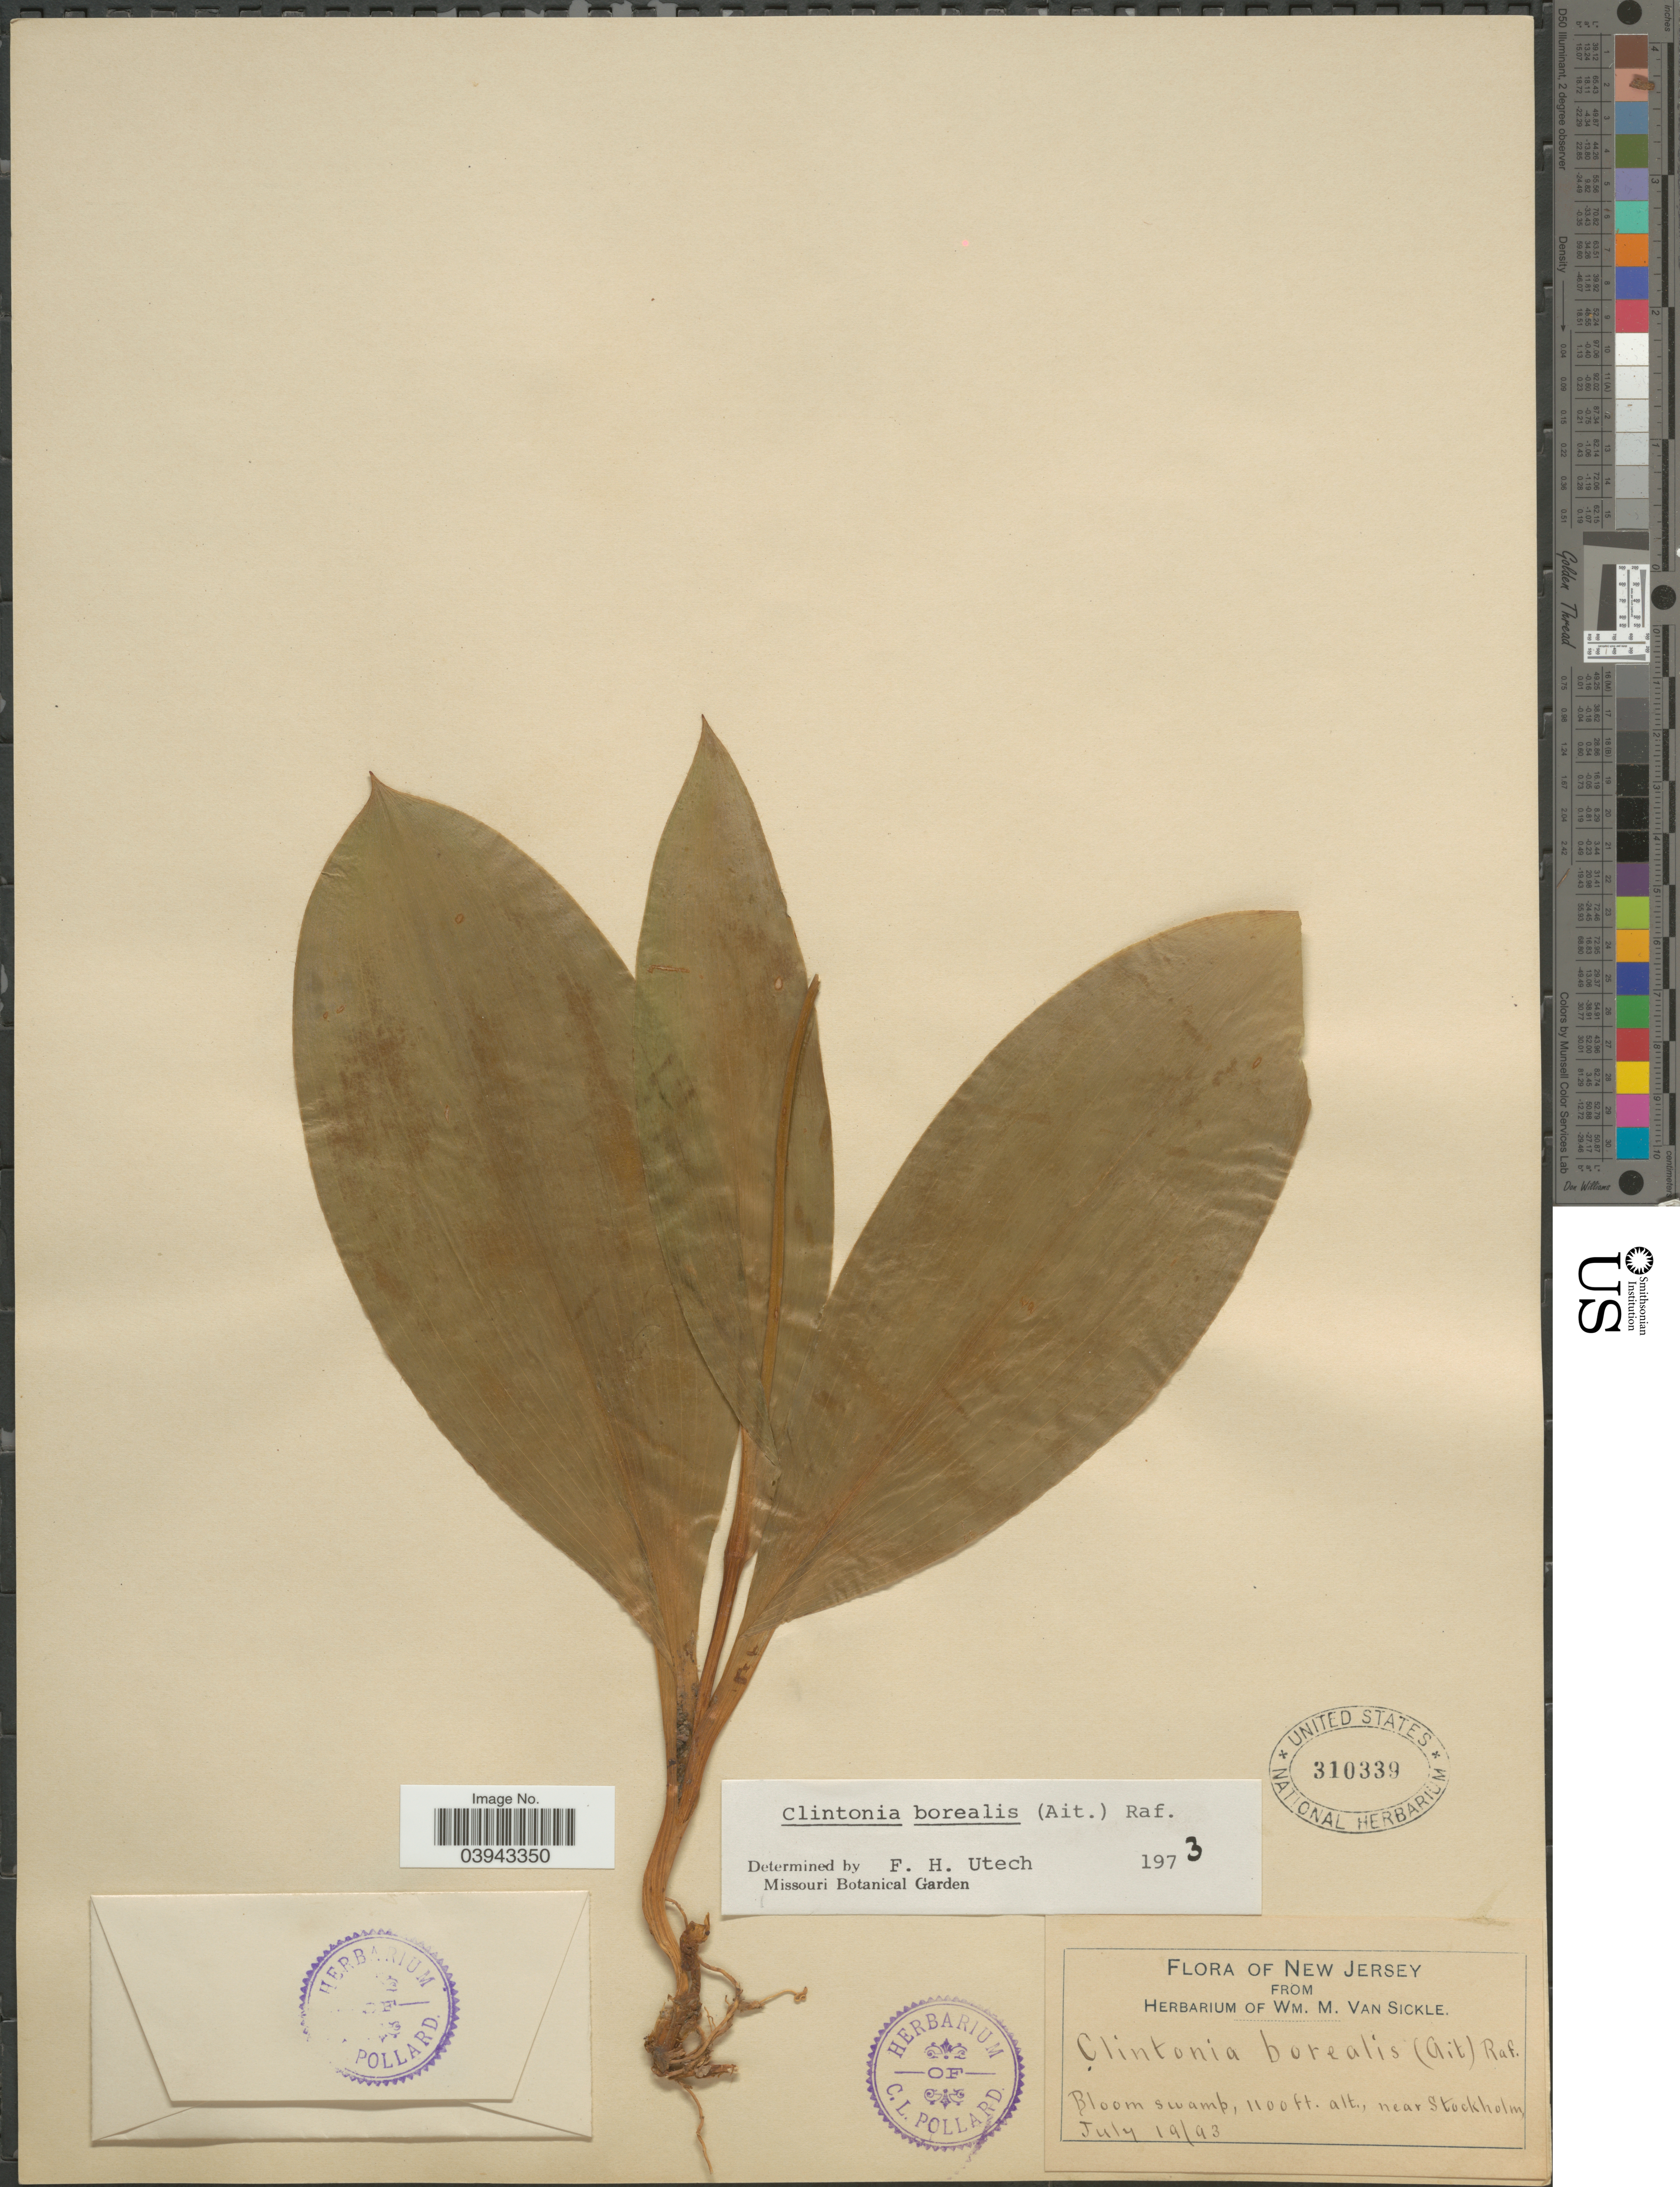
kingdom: Plantae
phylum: Tracheophyta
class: Liliopsida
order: Liliales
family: Liliaceae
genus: Clintonia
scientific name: Clintonia borealis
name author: (Aiton) Raf.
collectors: ex herb. Wm. M. Van Sickle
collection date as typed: Transcribed d/m/y: 19/7/93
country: United States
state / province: New Jersey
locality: Near Stockholm.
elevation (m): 335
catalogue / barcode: US 310339